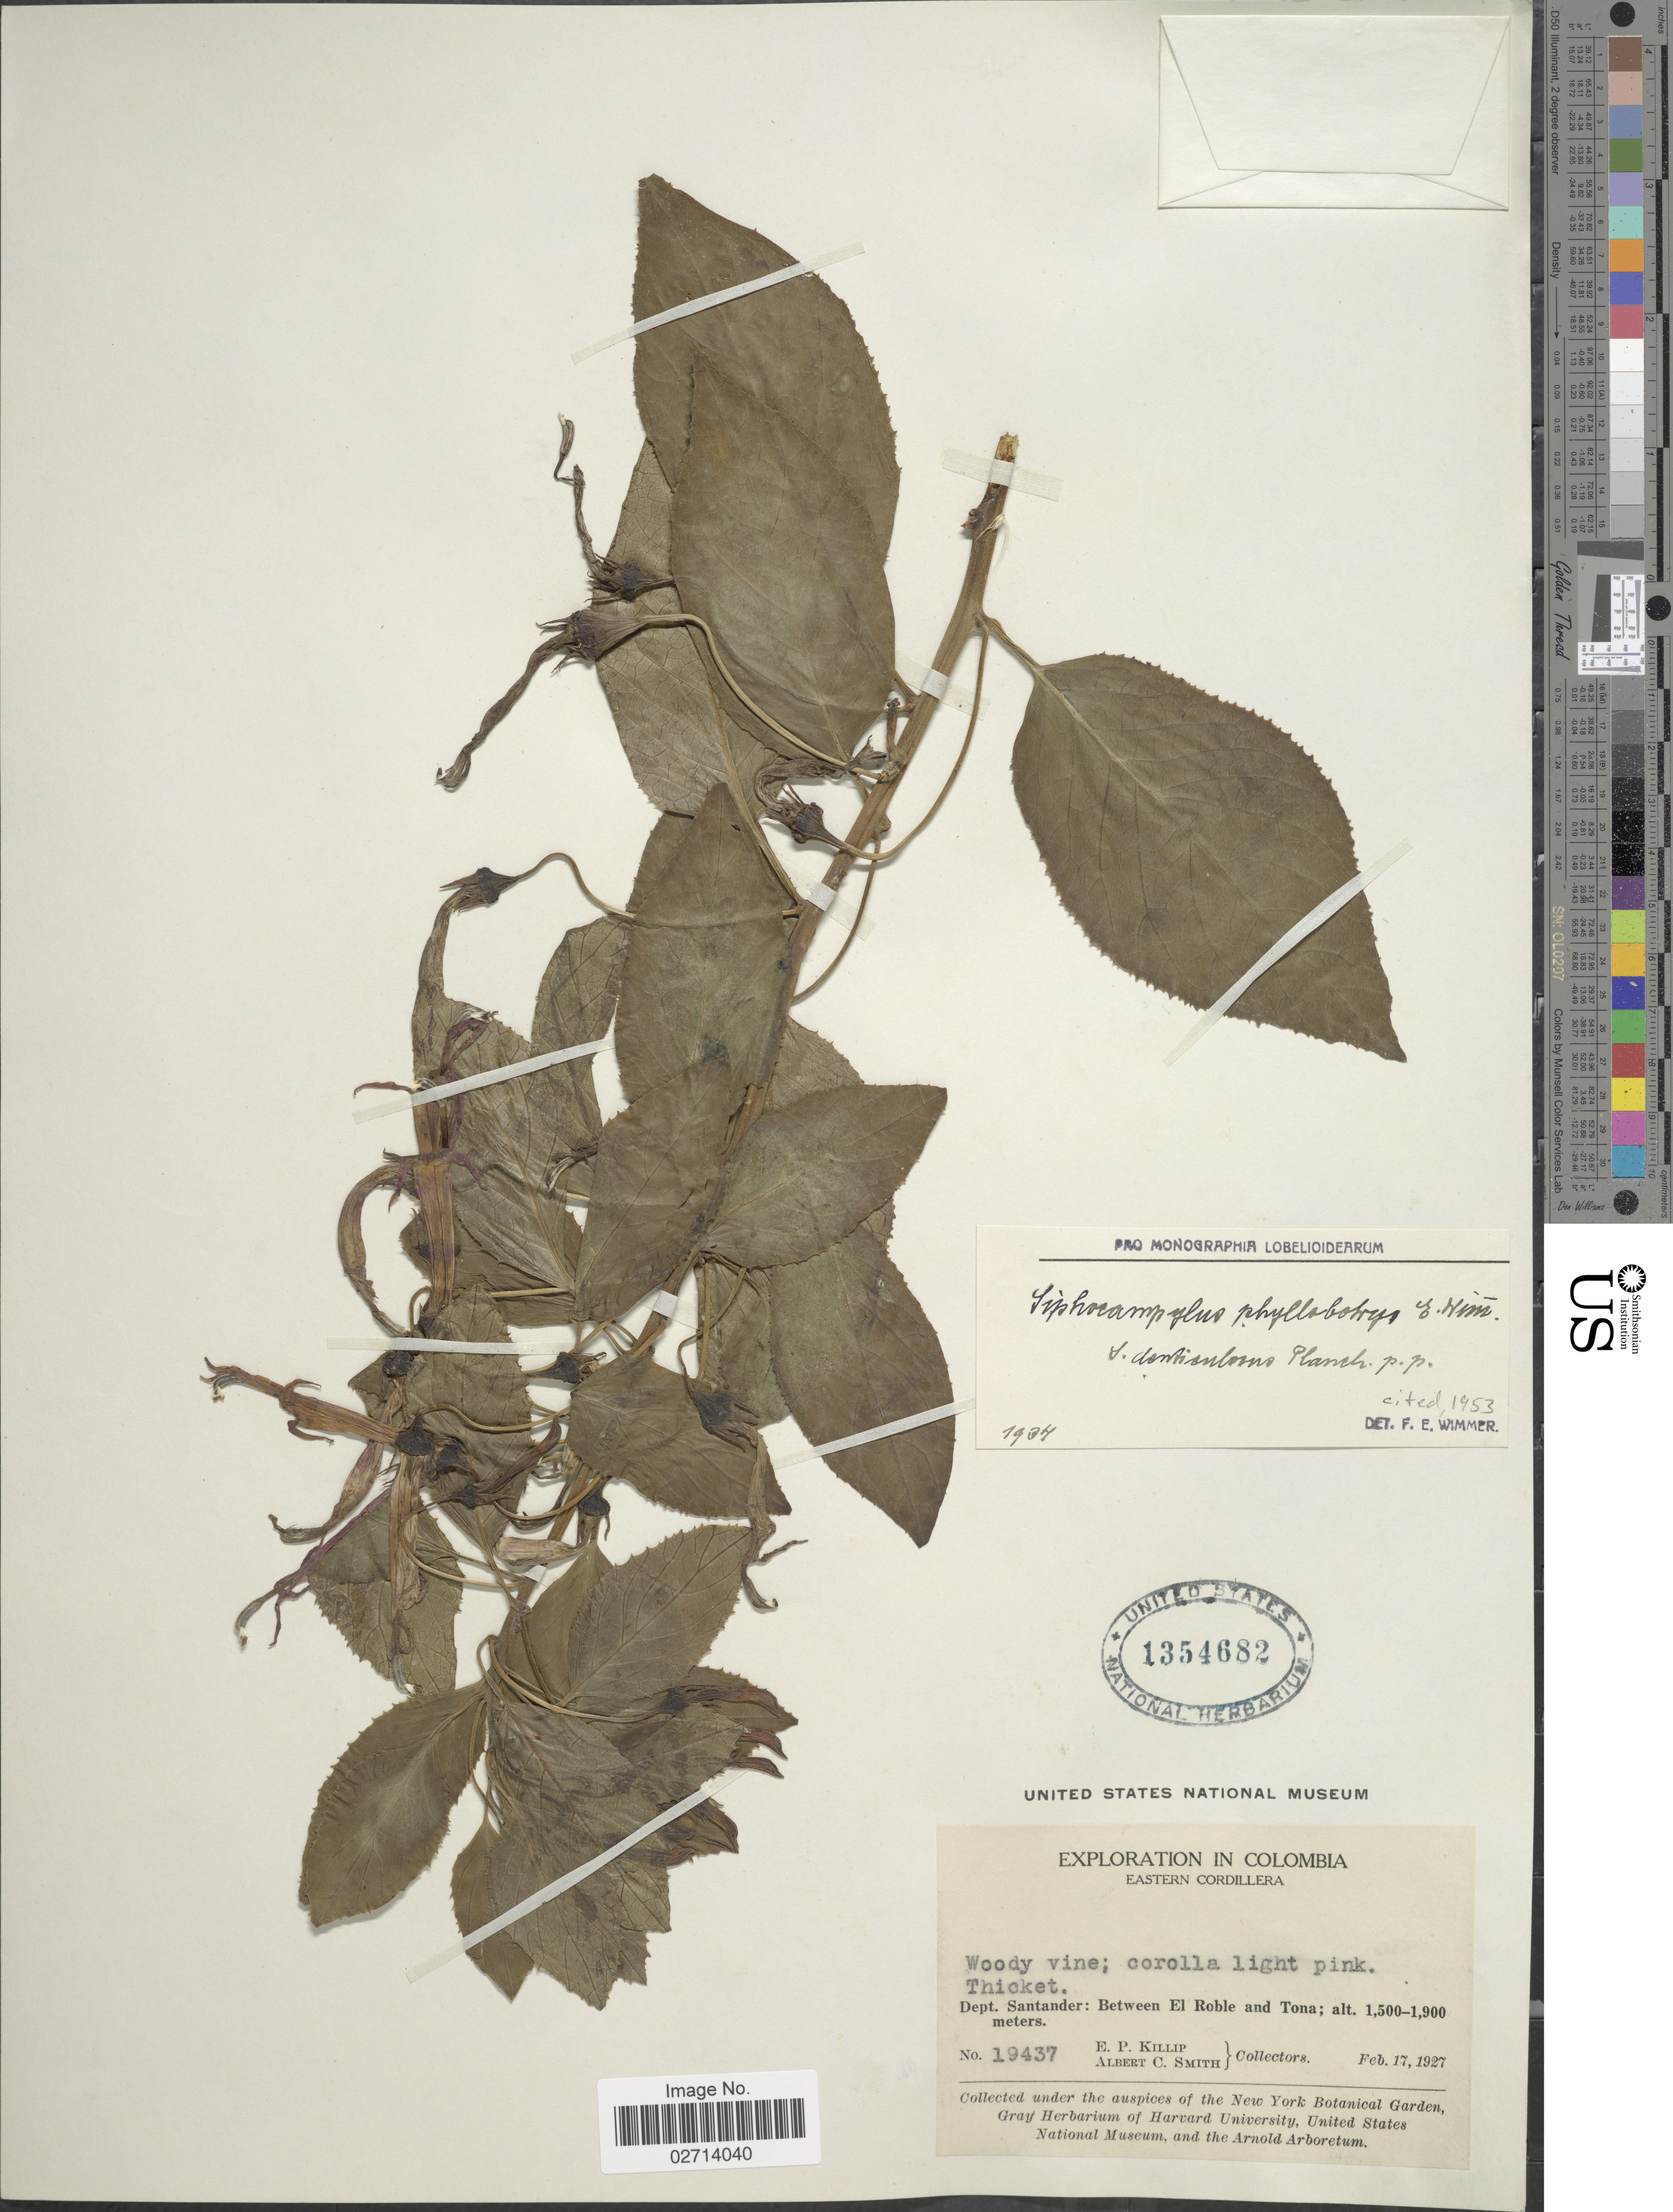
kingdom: Plantae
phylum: Tracheophyta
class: Magnoliopsida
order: Asterales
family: Campanulaceae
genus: Siphocampylus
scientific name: Siphocampylus phyllobotrys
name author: E. Wimm.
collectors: E. P. Killip & A. C. Smith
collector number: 19437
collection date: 1927-02-17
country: Colombia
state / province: Santander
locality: Eastern Cordillera. Between El Roble and Tona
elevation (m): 1500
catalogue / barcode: US 1354682